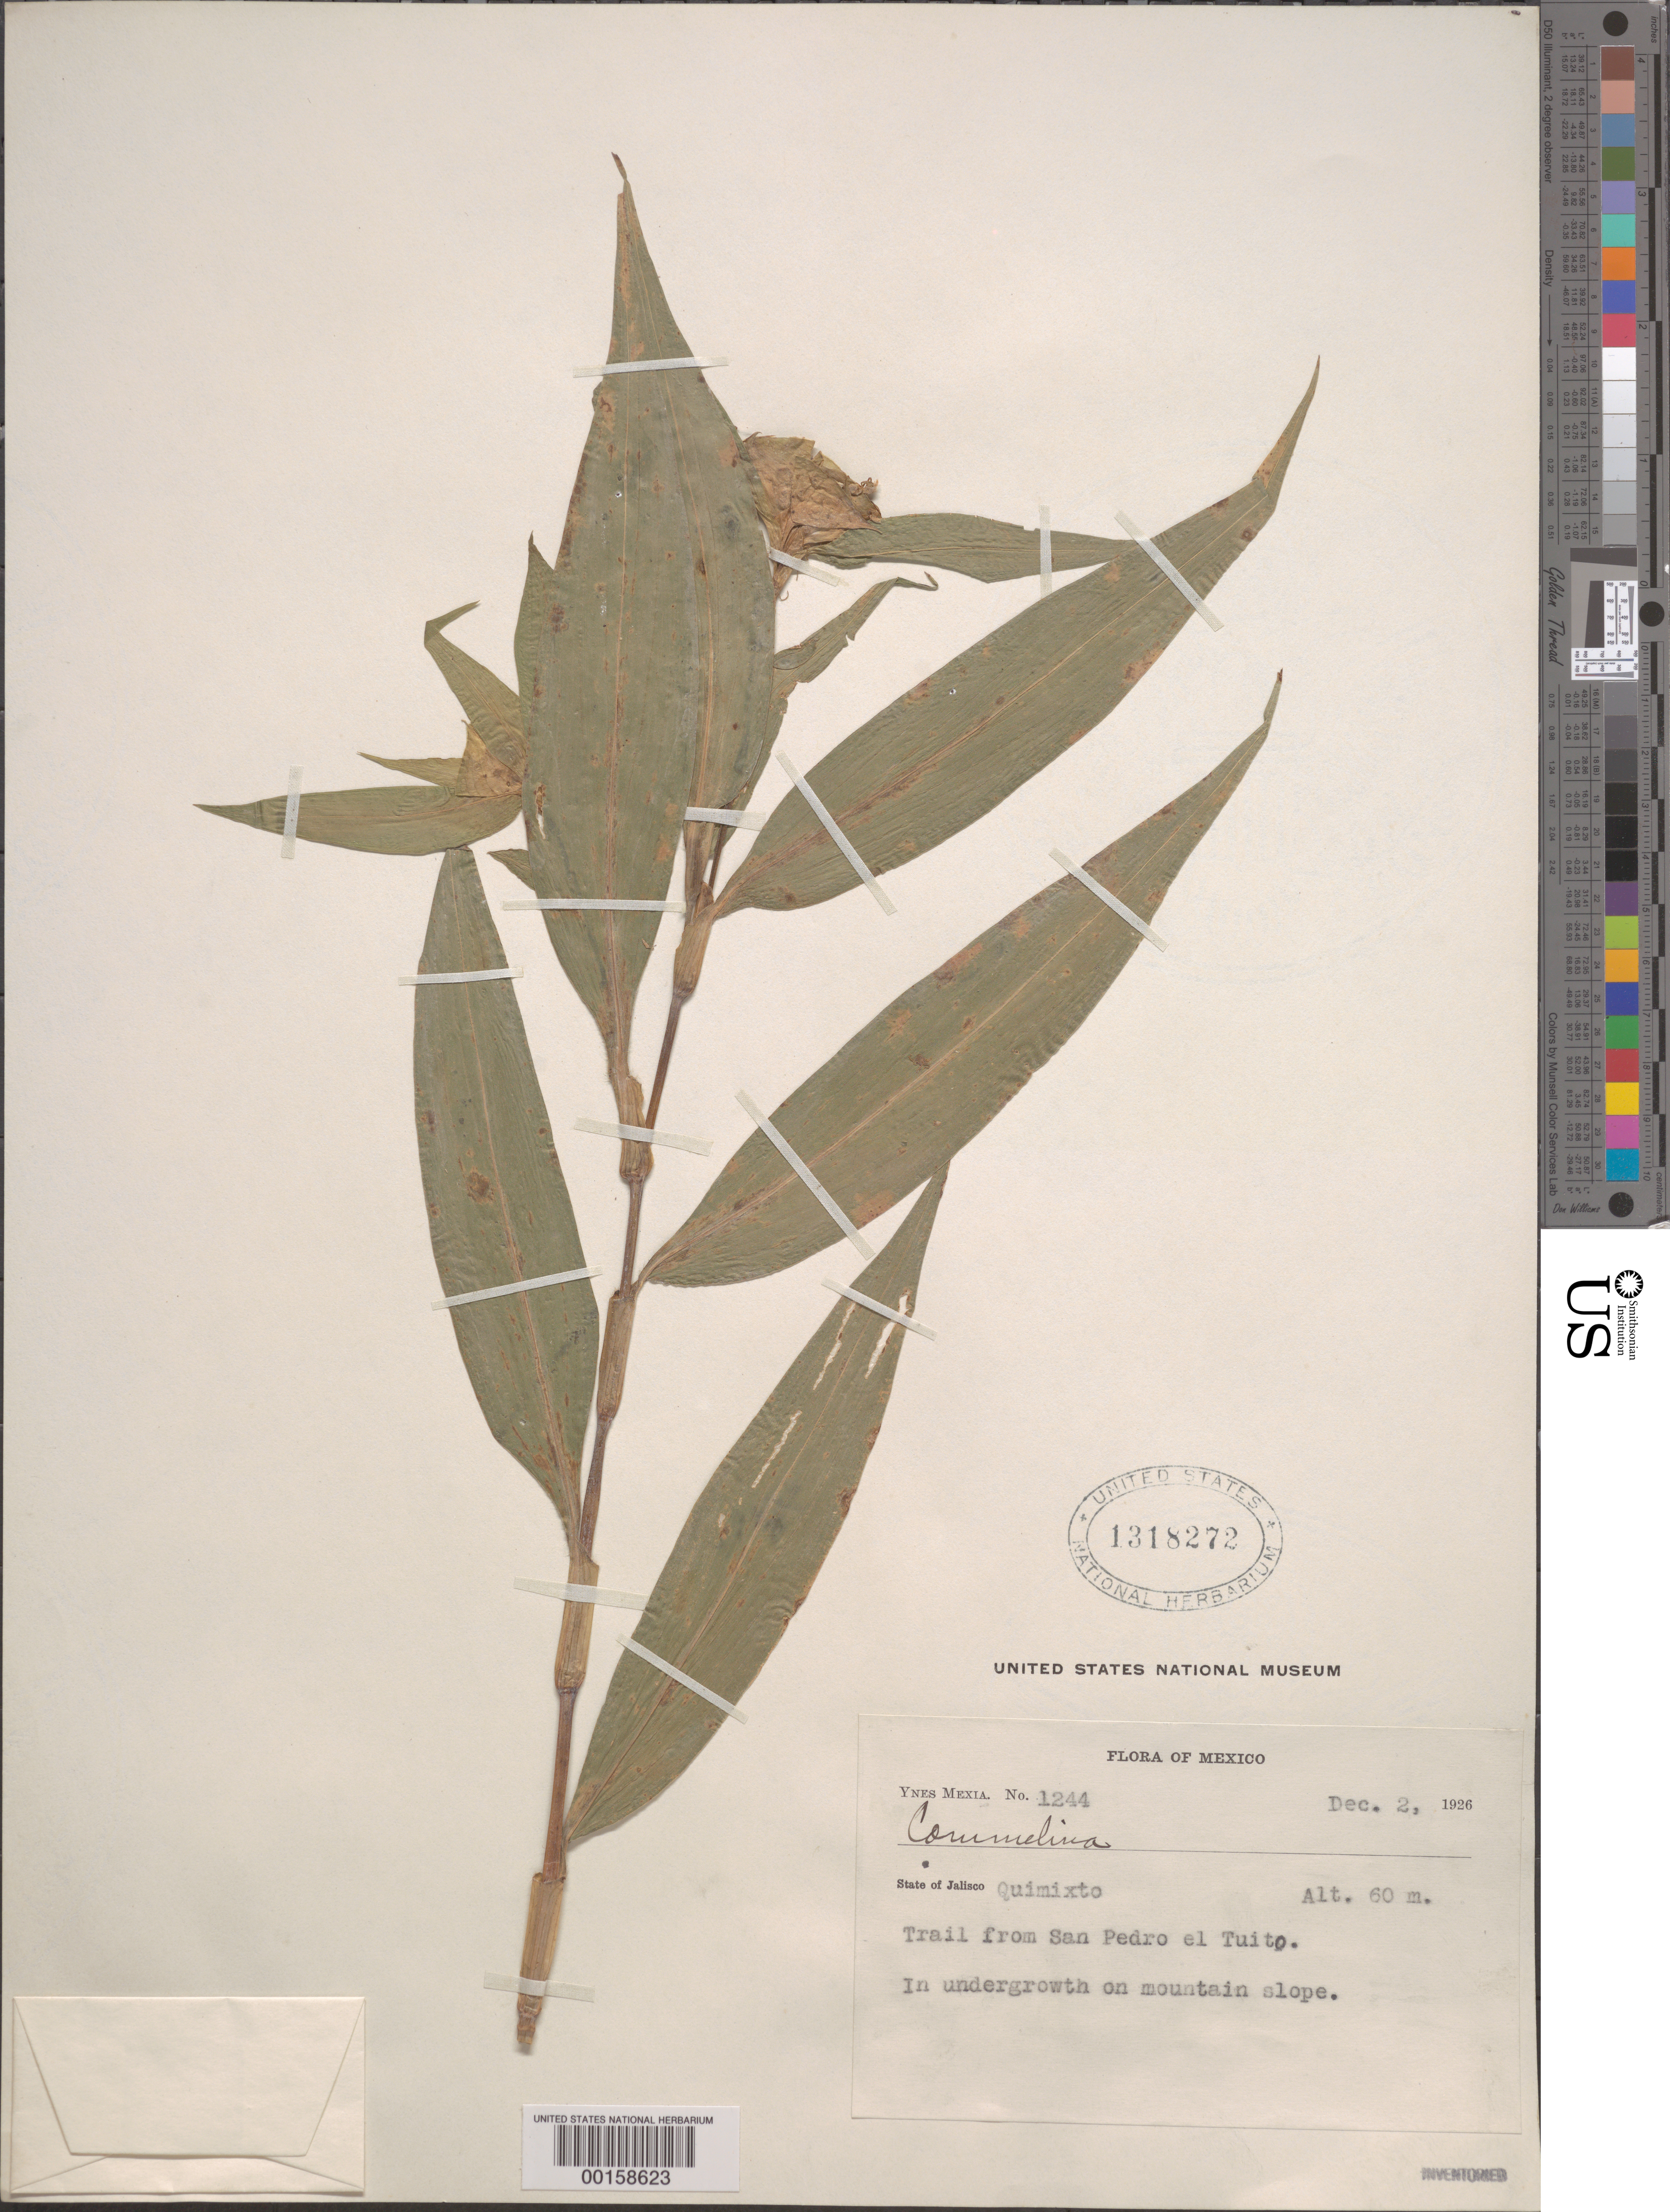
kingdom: Plantae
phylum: Tracheophyta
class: Liliopsida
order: Commelinales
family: Commelinaceae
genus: Commelina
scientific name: Commelina erecta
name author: L.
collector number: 1244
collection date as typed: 02 Dec 1926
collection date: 1926-12-02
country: Mexico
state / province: Jalisco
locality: Quimixto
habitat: Undergrowth; mountain slope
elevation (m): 60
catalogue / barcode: US 1318272